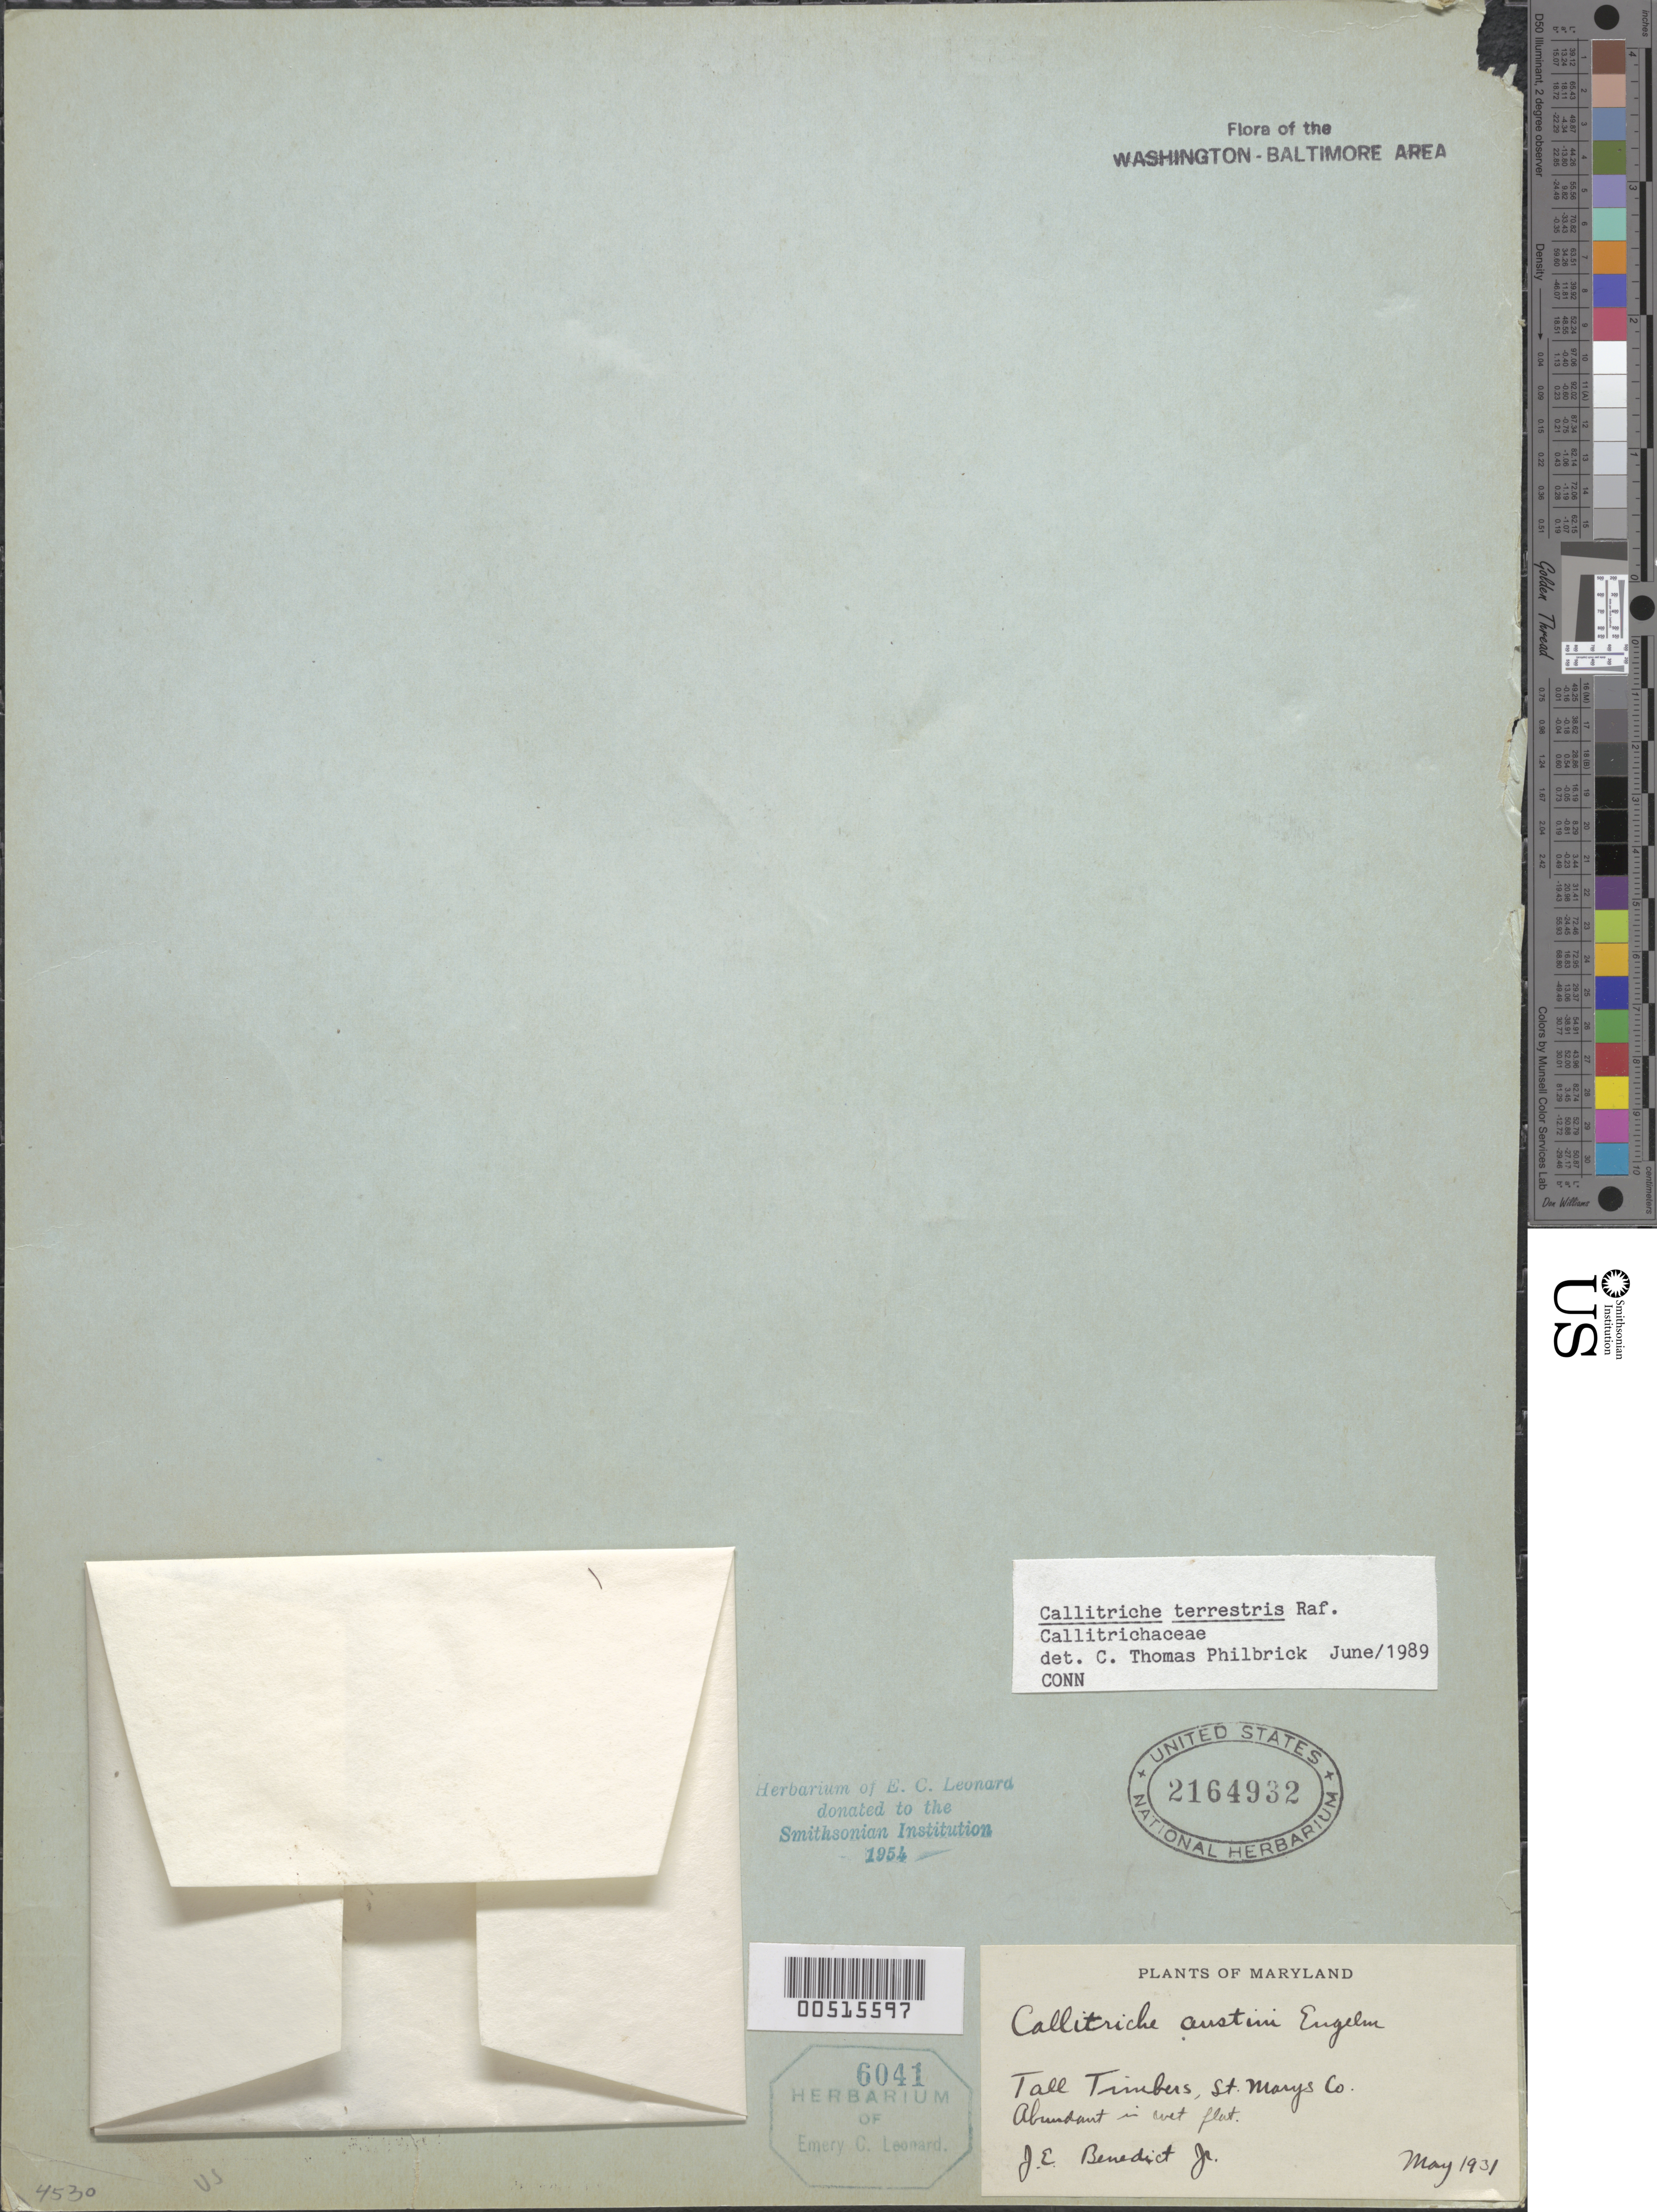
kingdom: Plantae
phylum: Tracheophyta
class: Magnoliopsida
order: Lamiales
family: Plantaginaceae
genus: Callitriche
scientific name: Callitriche terrestris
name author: Raf.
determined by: Philbrick, C. Thomas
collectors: J. E. Benedict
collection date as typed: May 1931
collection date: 1931-05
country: United States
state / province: Maryland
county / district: St. Mary's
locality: Tall Timbers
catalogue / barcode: US 2164932